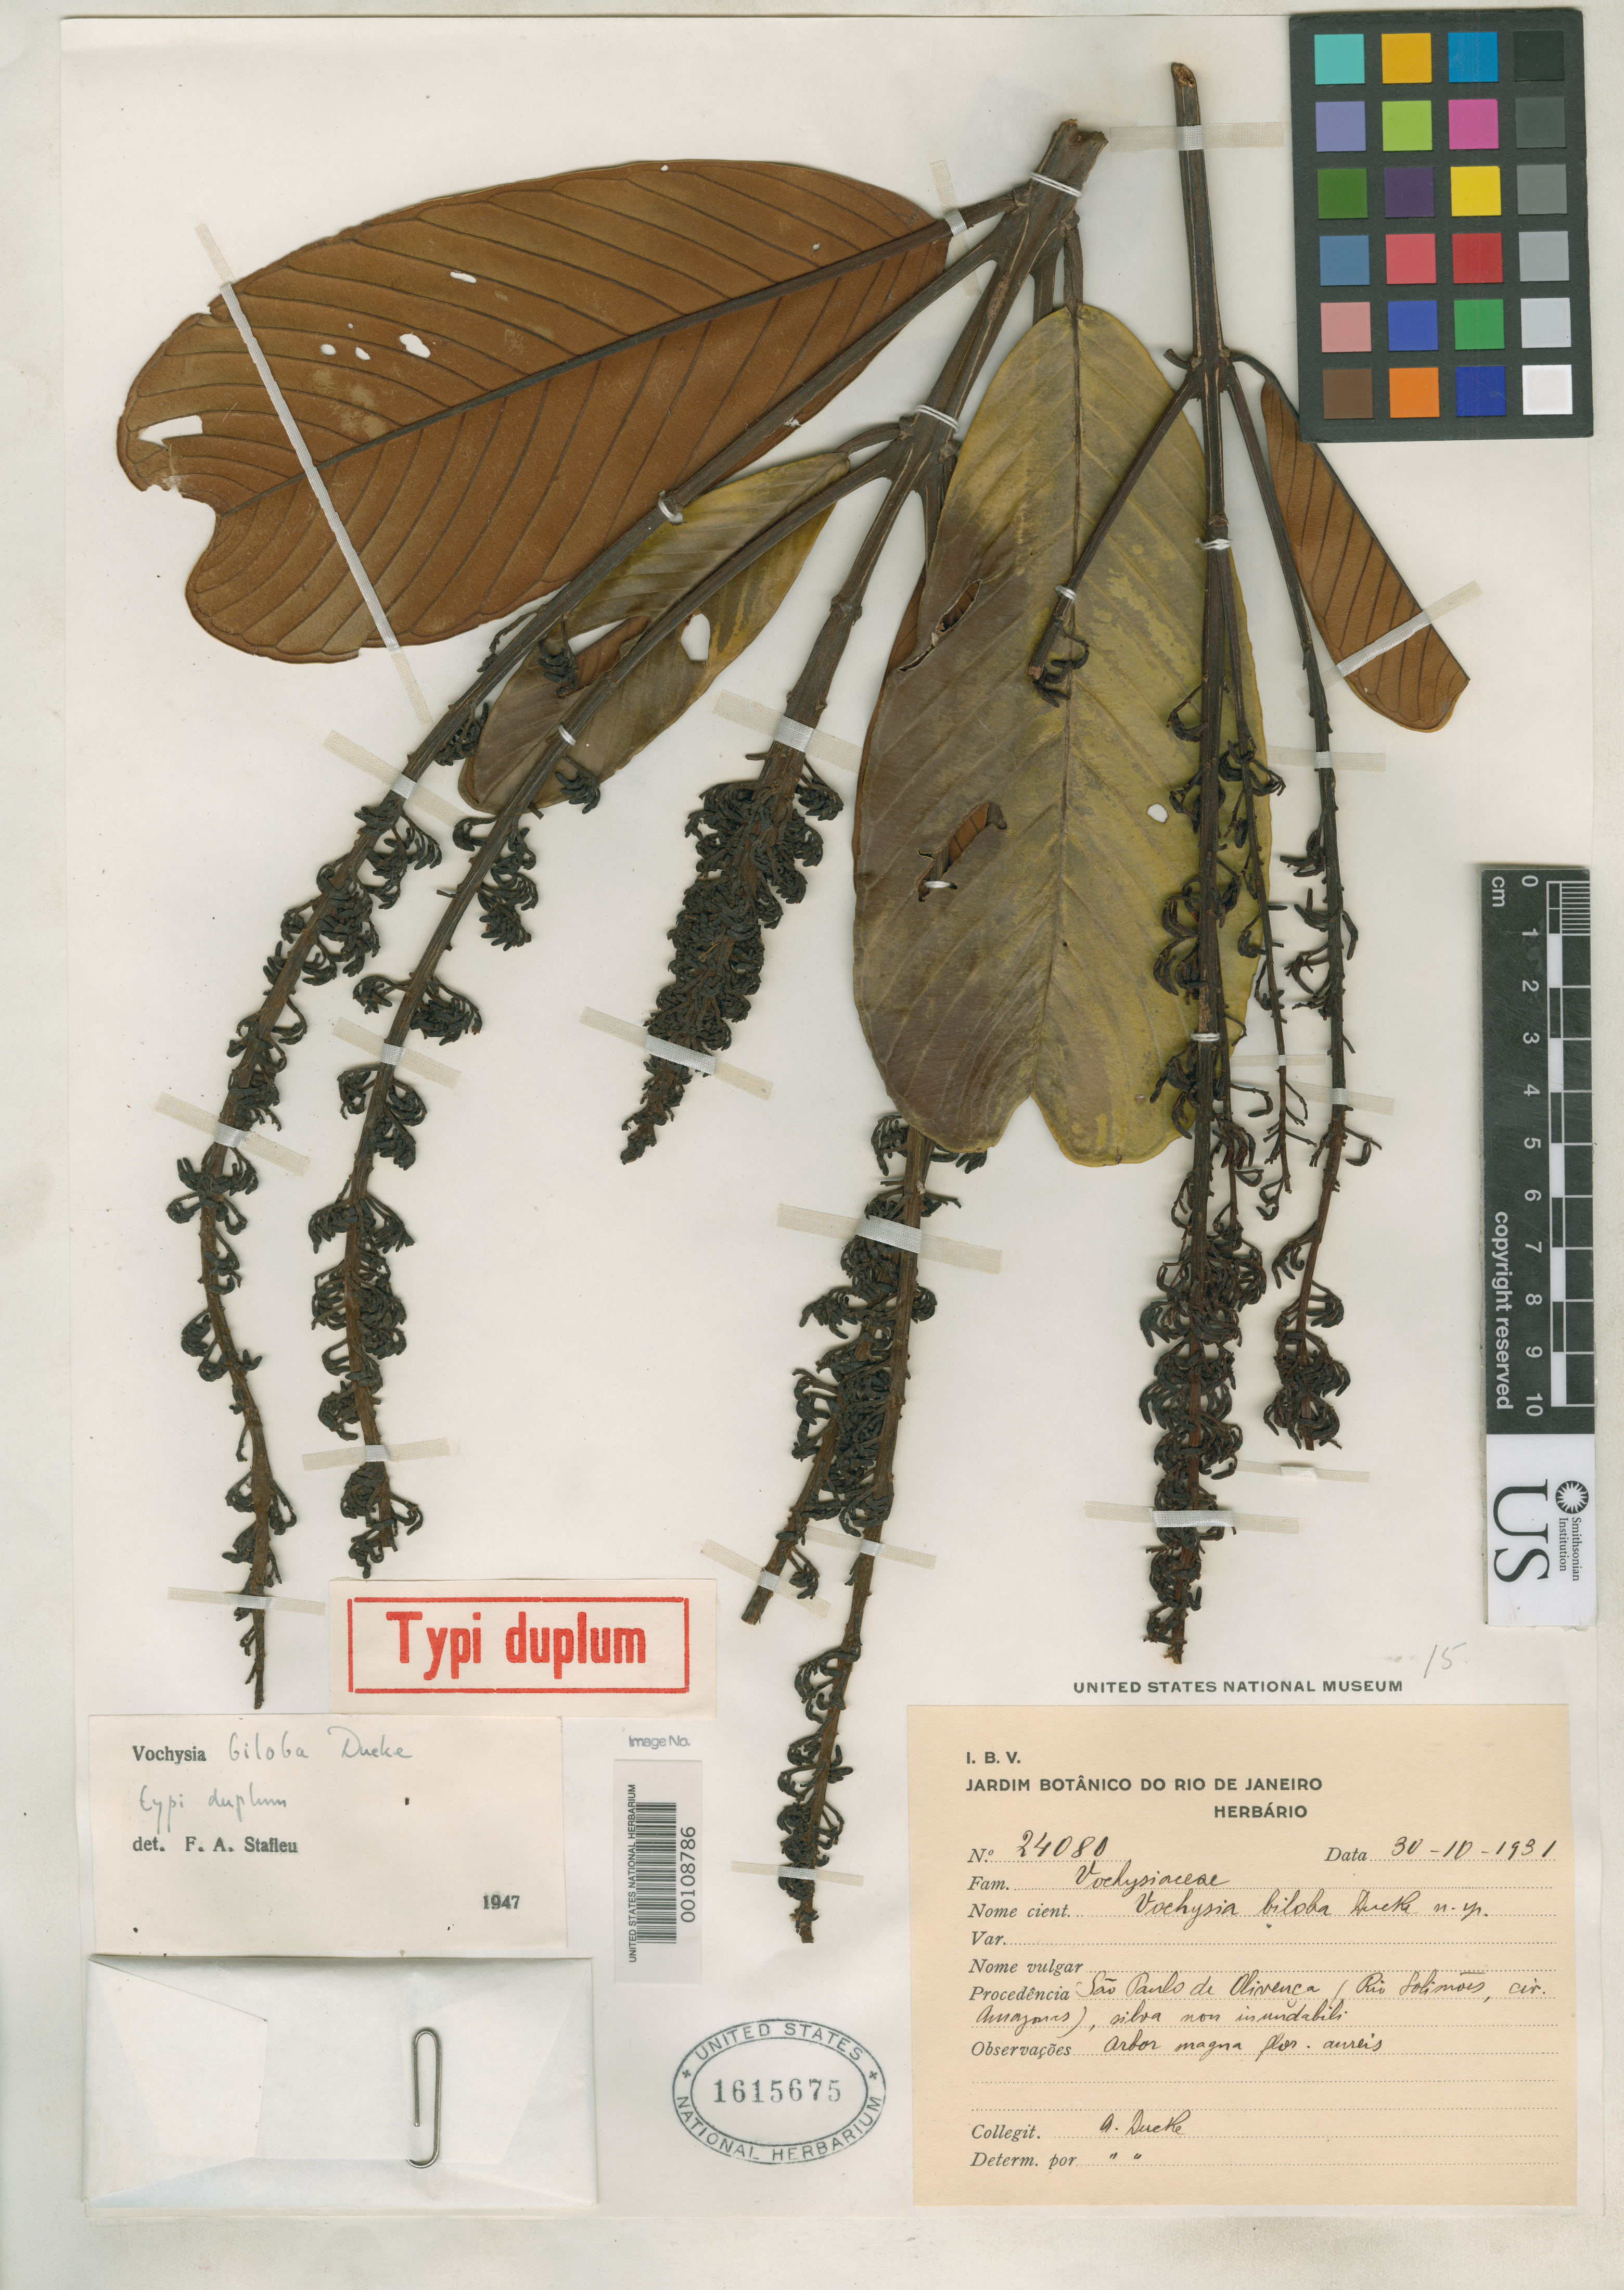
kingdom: Plantae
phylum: Tracheophyta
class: Magnoliopsida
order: Myrtales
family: Vochysiaceae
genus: Vochysia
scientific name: Vochysia biloba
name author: Ducke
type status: Isotype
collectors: A. Ducke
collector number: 24080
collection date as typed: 30 Oct 1931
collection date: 1931-10-30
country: Brazil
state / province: Amazonas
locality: Sao Paulo de Olivenca.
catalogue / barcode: US 1615675